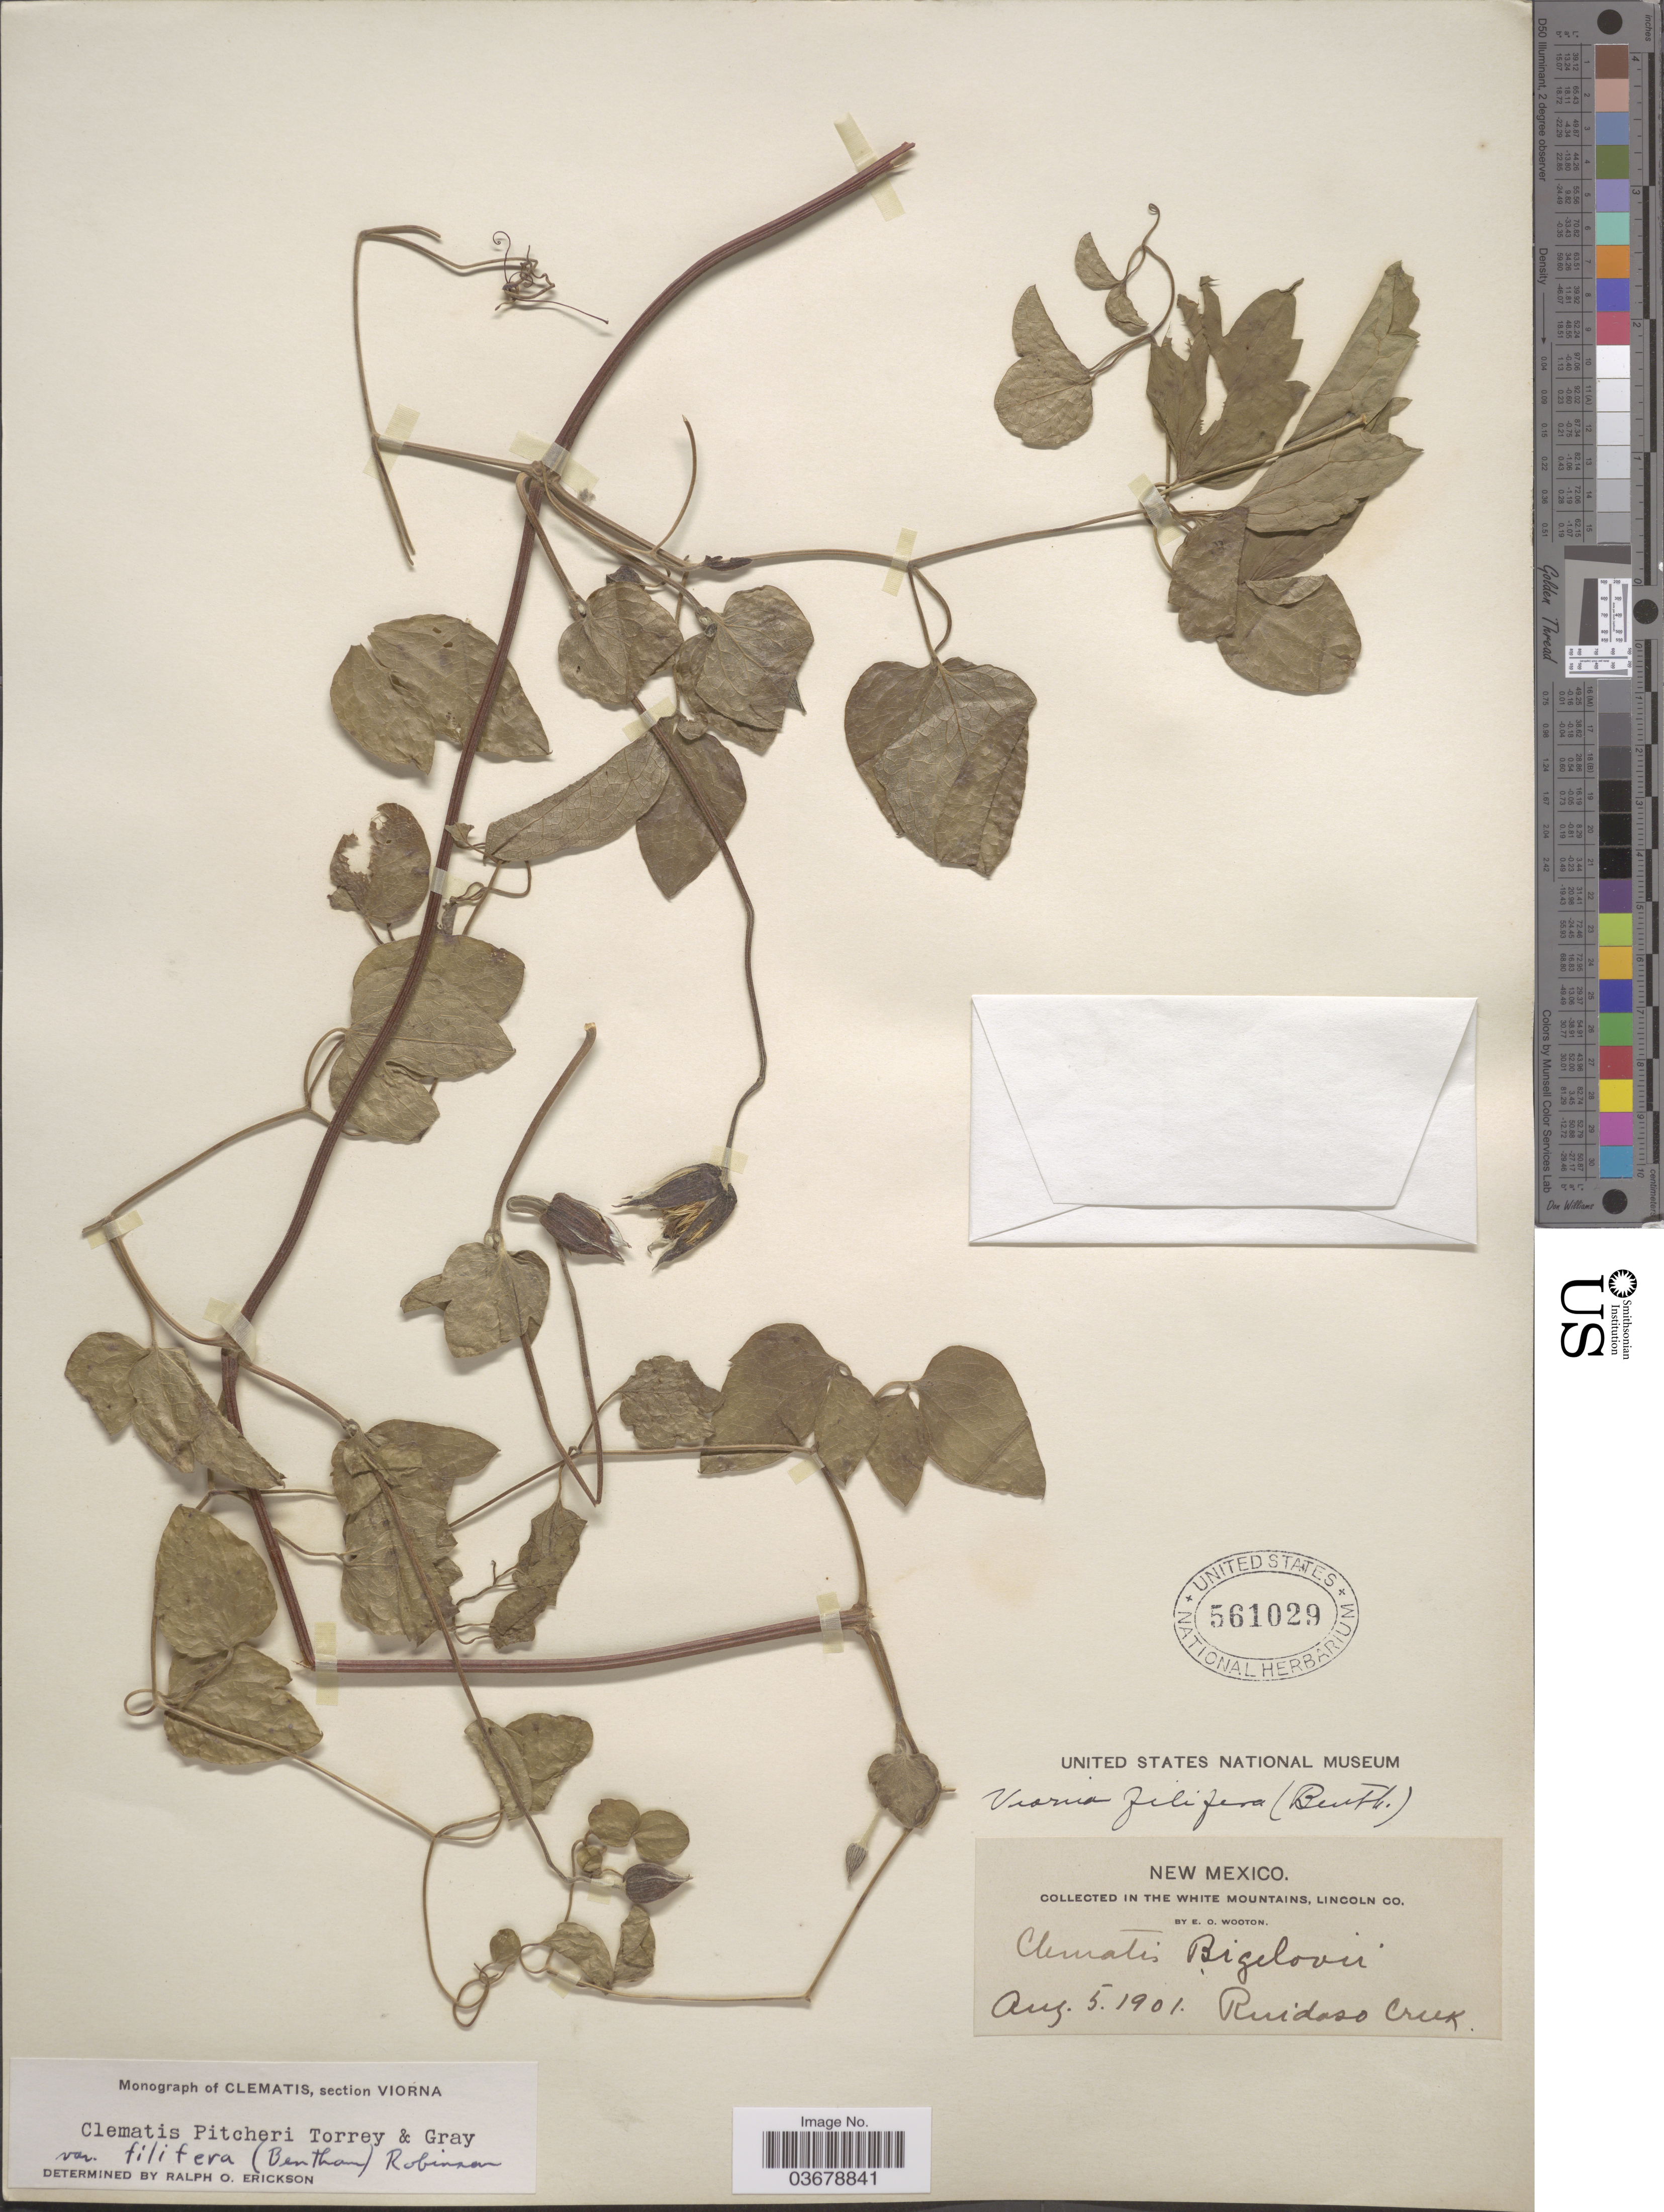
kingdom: Plantae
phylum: Tracheophyta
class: Magnoliopsida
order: Ranunculales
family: Ranunculaceae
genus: Clematis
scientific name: Clematis pitcheri var. filifera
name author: (Benth.) B.L. Rob.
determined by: Erickson, R. O.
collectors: E. O. Wooton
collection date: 1901-08-05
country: United States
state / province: New Mexico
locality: In the White Mountains, Lincoln Co. Ruidoso Creek.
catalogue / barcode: US 561029